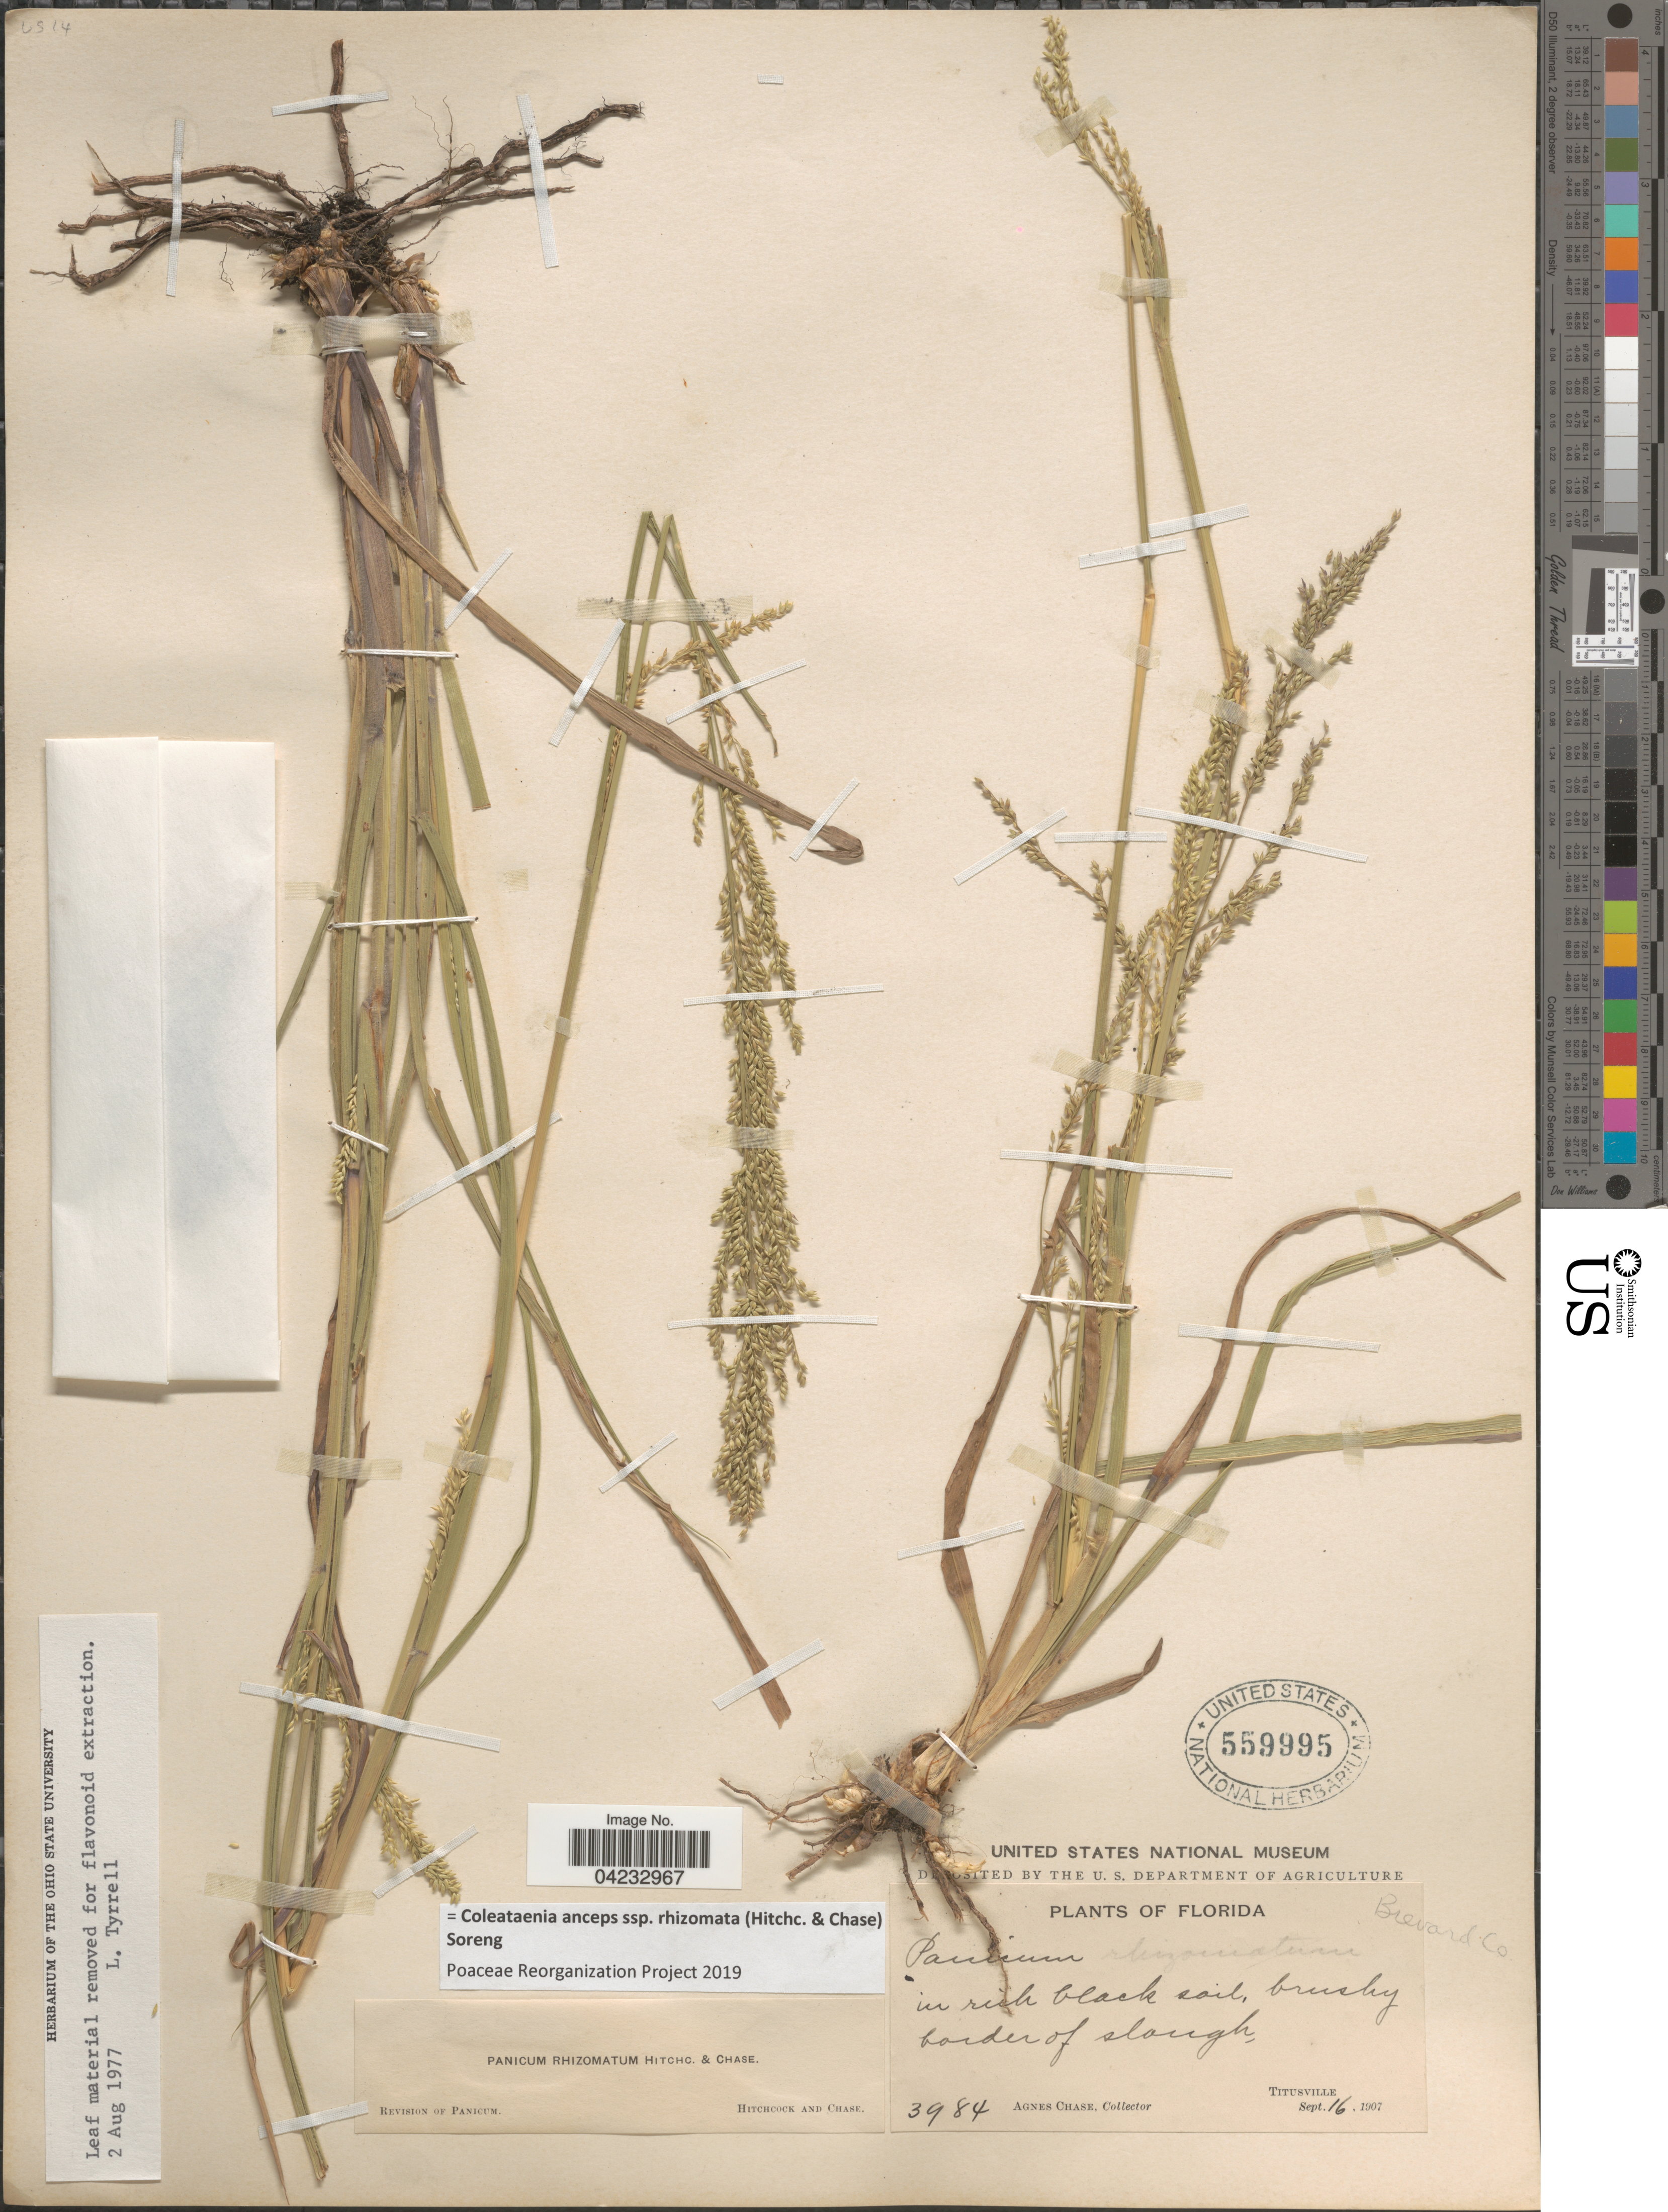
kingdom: Plantae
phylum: Tracheophyta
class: Liliopsida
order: Poales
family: Poaceae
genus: Coleataenia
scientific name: Coleataenia anceps subsp. rhizomata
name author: (Hitchc. & Chase) Soreng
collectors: A. Chase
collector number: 3984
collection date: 1907-09-16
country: United States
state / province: Florida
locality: Brevard Co. Titusville.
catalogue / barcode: US 559995